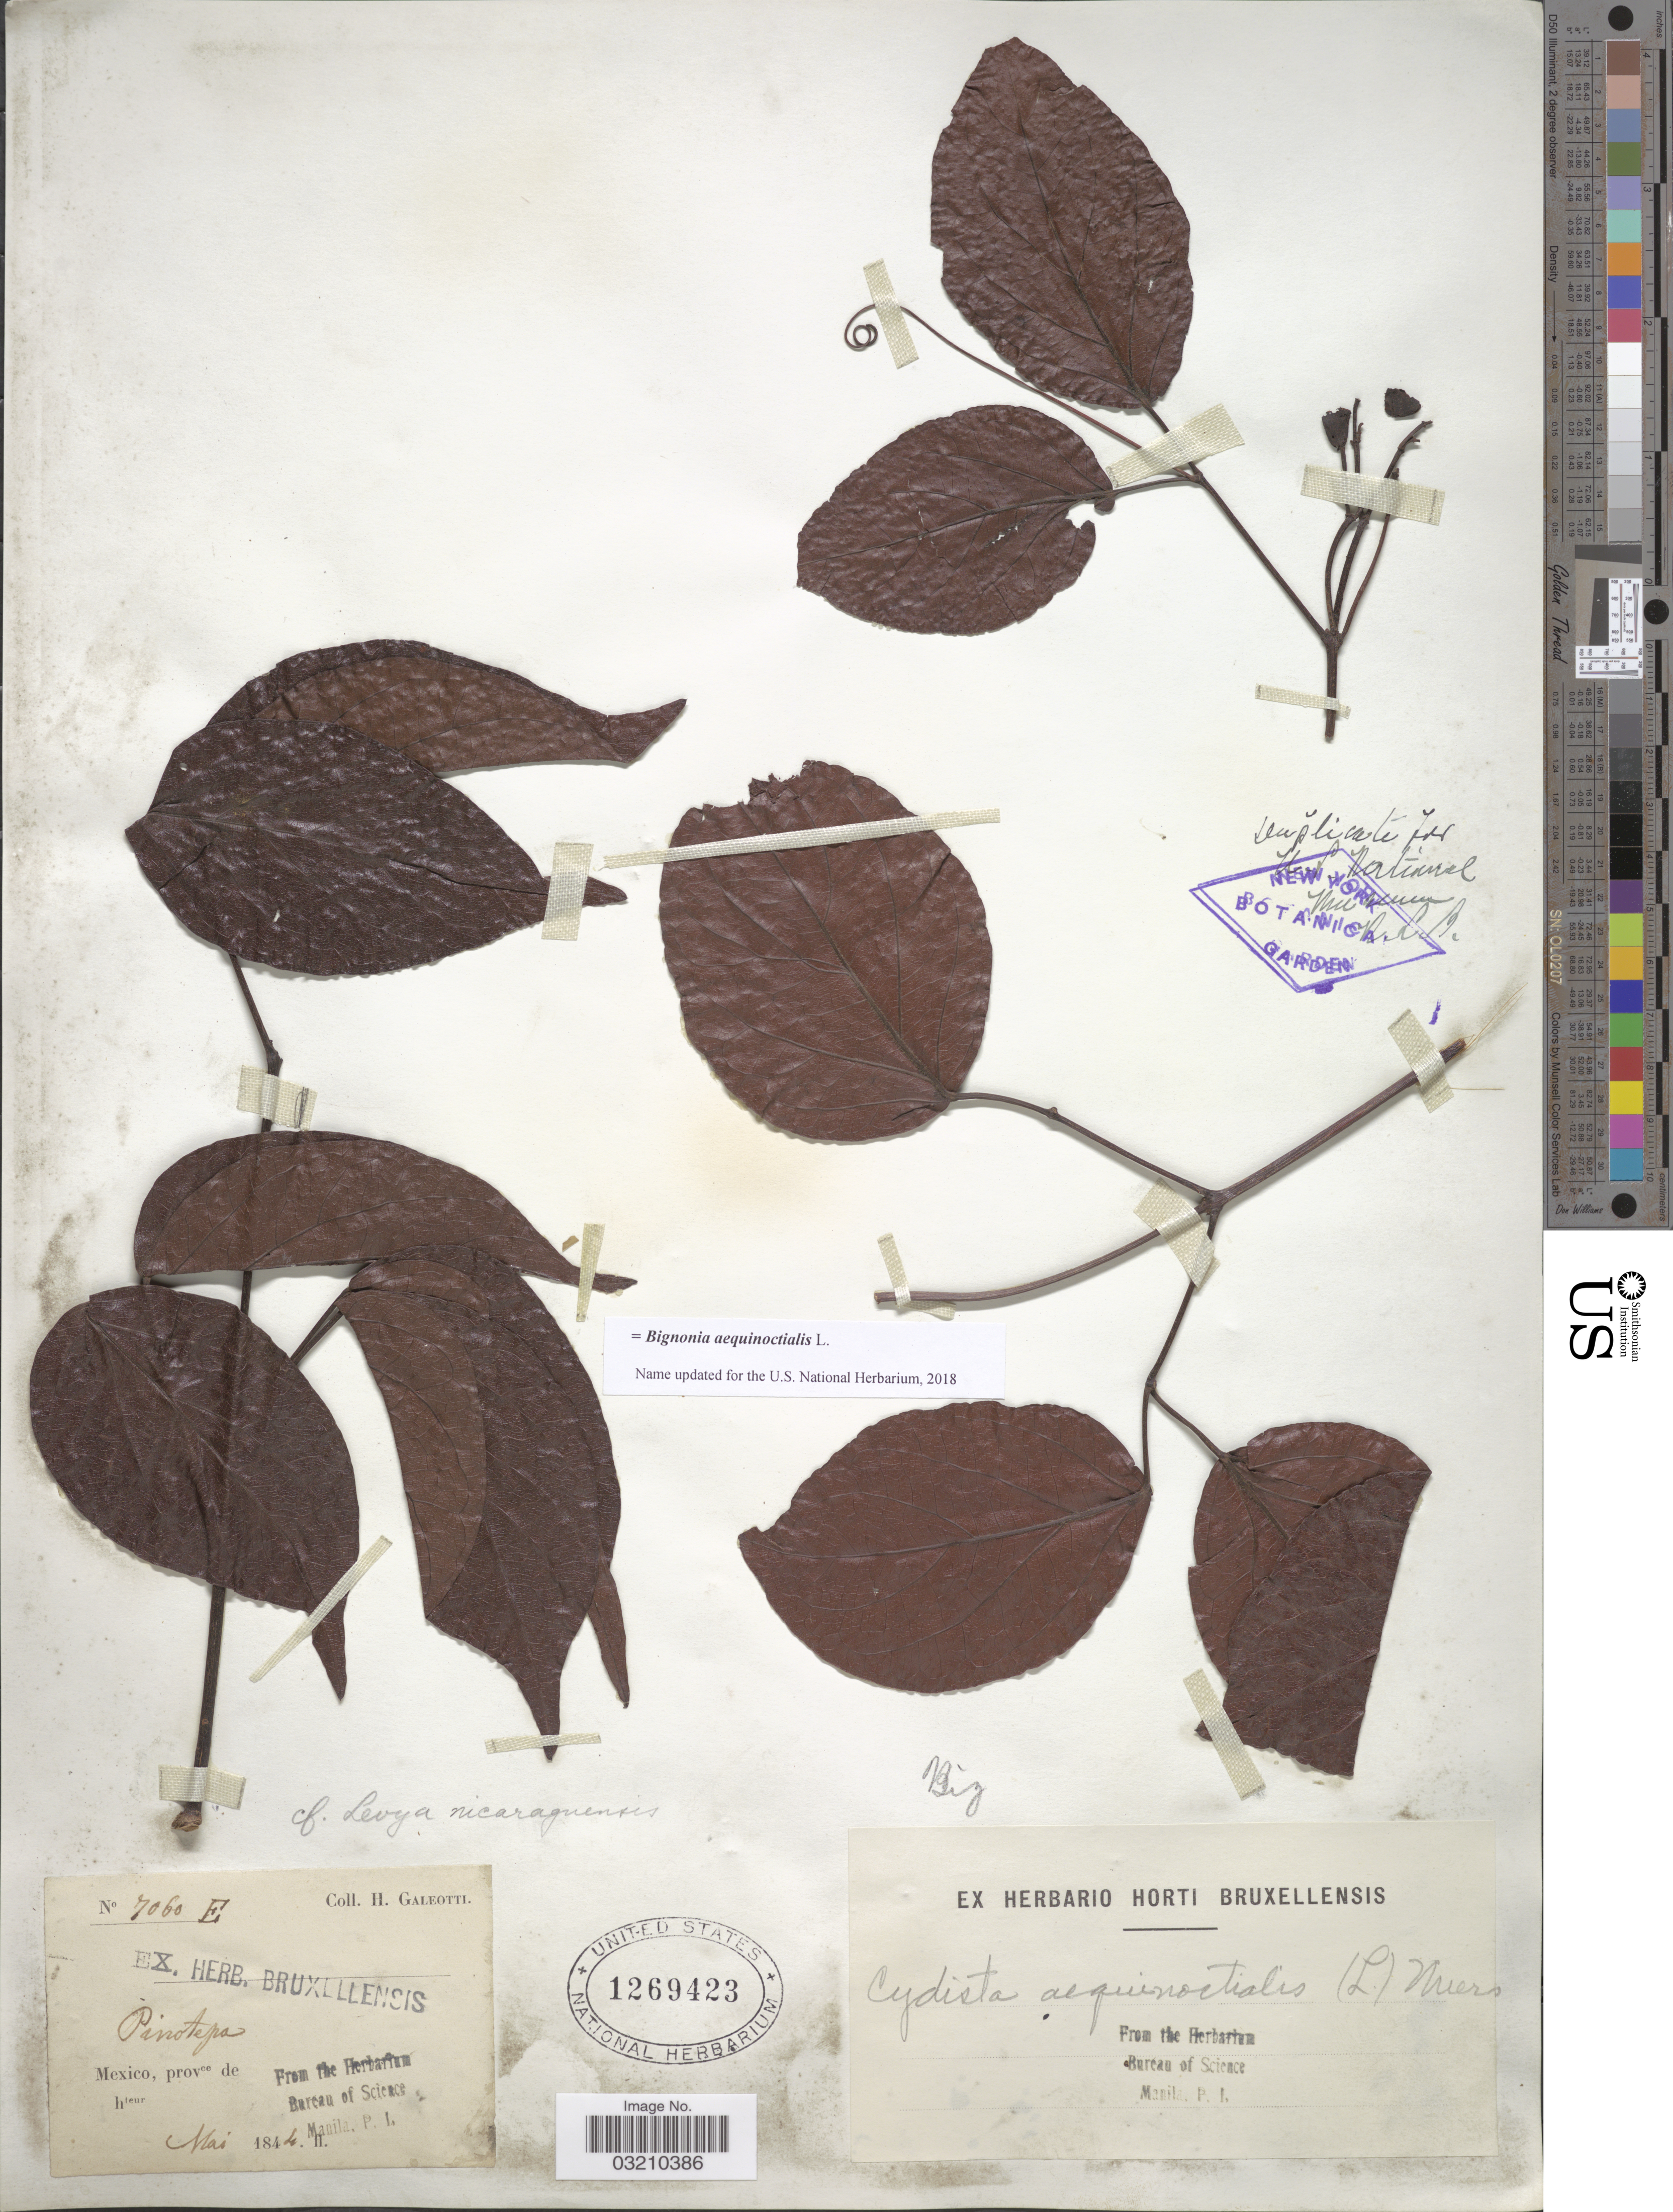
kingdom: Plantae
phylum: Tracheophyta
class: Magnoliopsida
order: Lamiales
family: Bignoniaceae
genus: Bignonia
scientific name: Bignonia aequinoctialis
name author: L.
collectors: H. G. Galeotti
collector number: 7060E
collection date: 1844-05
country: Mexico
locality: Pinotepa.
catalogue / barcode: US 1269423